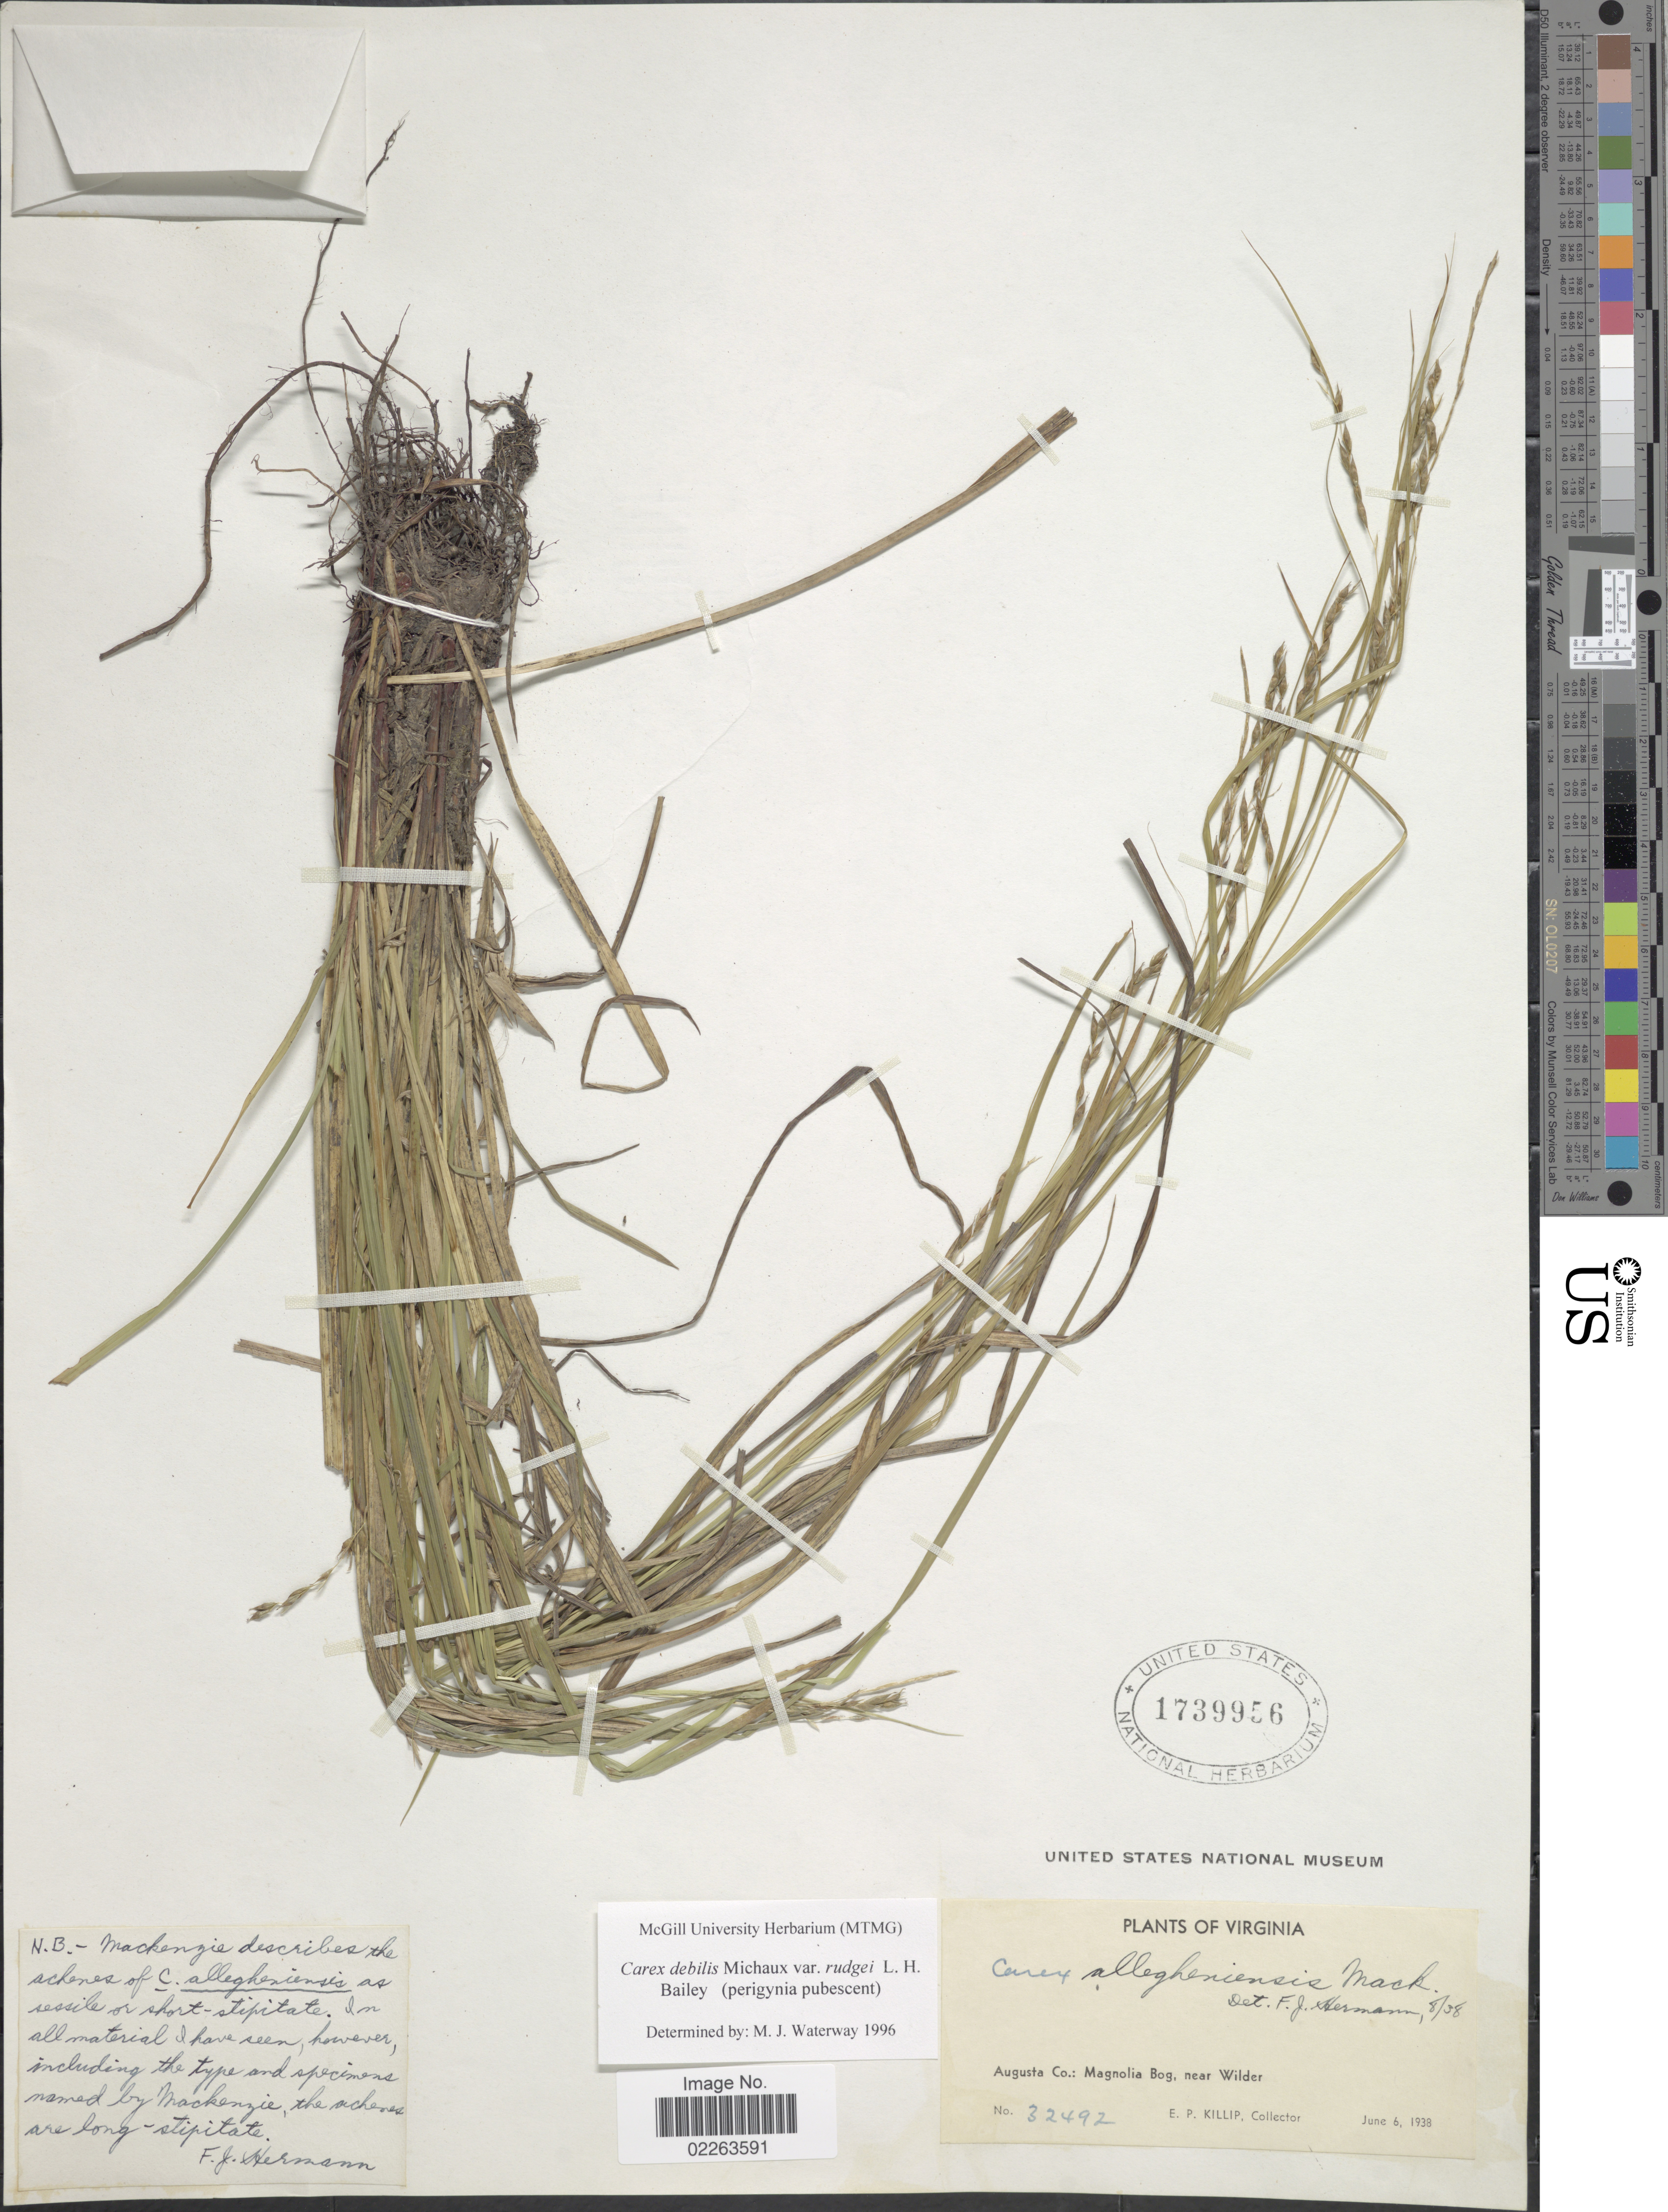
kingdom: Plantae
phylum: Tracheophyta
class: Liliopsida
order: Poales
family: Cyperaceae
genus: Carex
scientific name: Carex flexuosa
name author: Muhl. ex Willd.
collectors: E. P. Killip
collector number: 32492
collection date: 1938-06-06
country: United States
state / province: Virginia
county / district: Augusta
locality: Augusta Co.: Magnolia Bog, near Wilder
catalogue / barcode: US 1739956